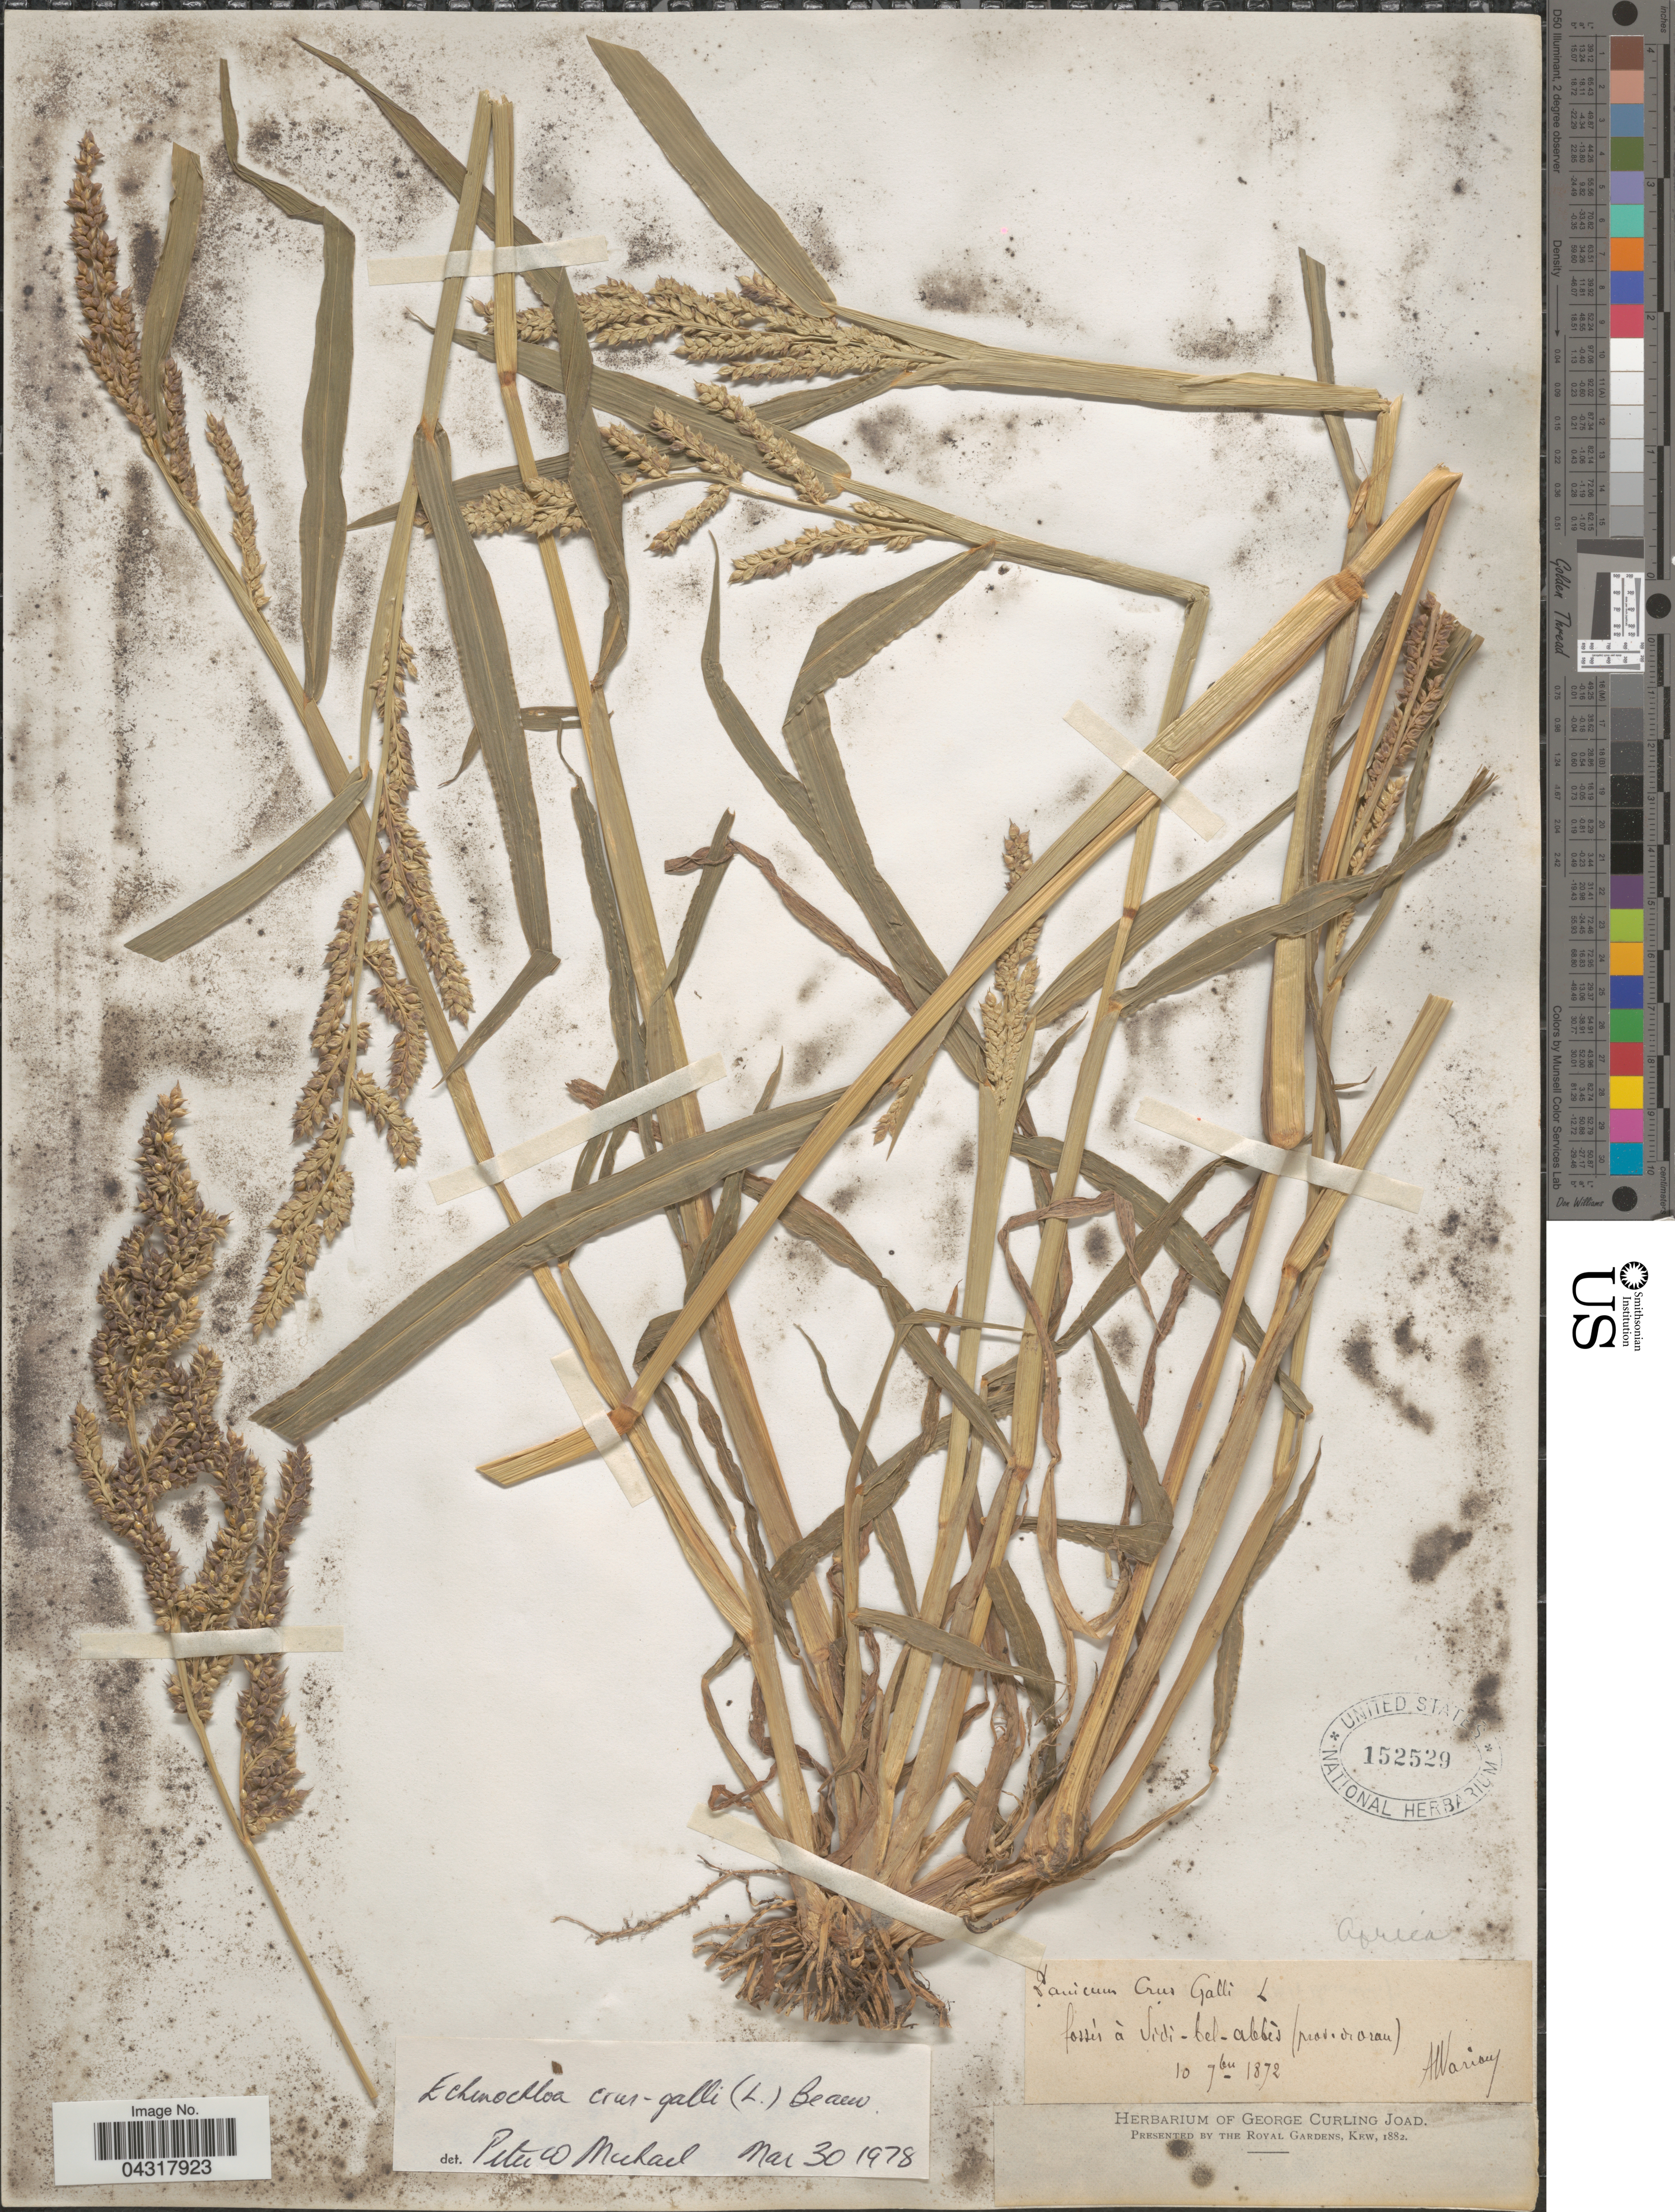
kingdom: Plantae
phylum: Tracheophyta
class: Liliopsida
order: Poales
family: Poaceae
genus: Echinochloa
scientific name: Echinochloa crus-galli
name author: (L.) P. Beauv.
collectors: A. Warion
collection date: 1872-09-10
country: Algeria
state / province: Oran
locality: Fossés à Sidi-bel-abbés (prov d'Oran).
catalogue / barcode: US 152529